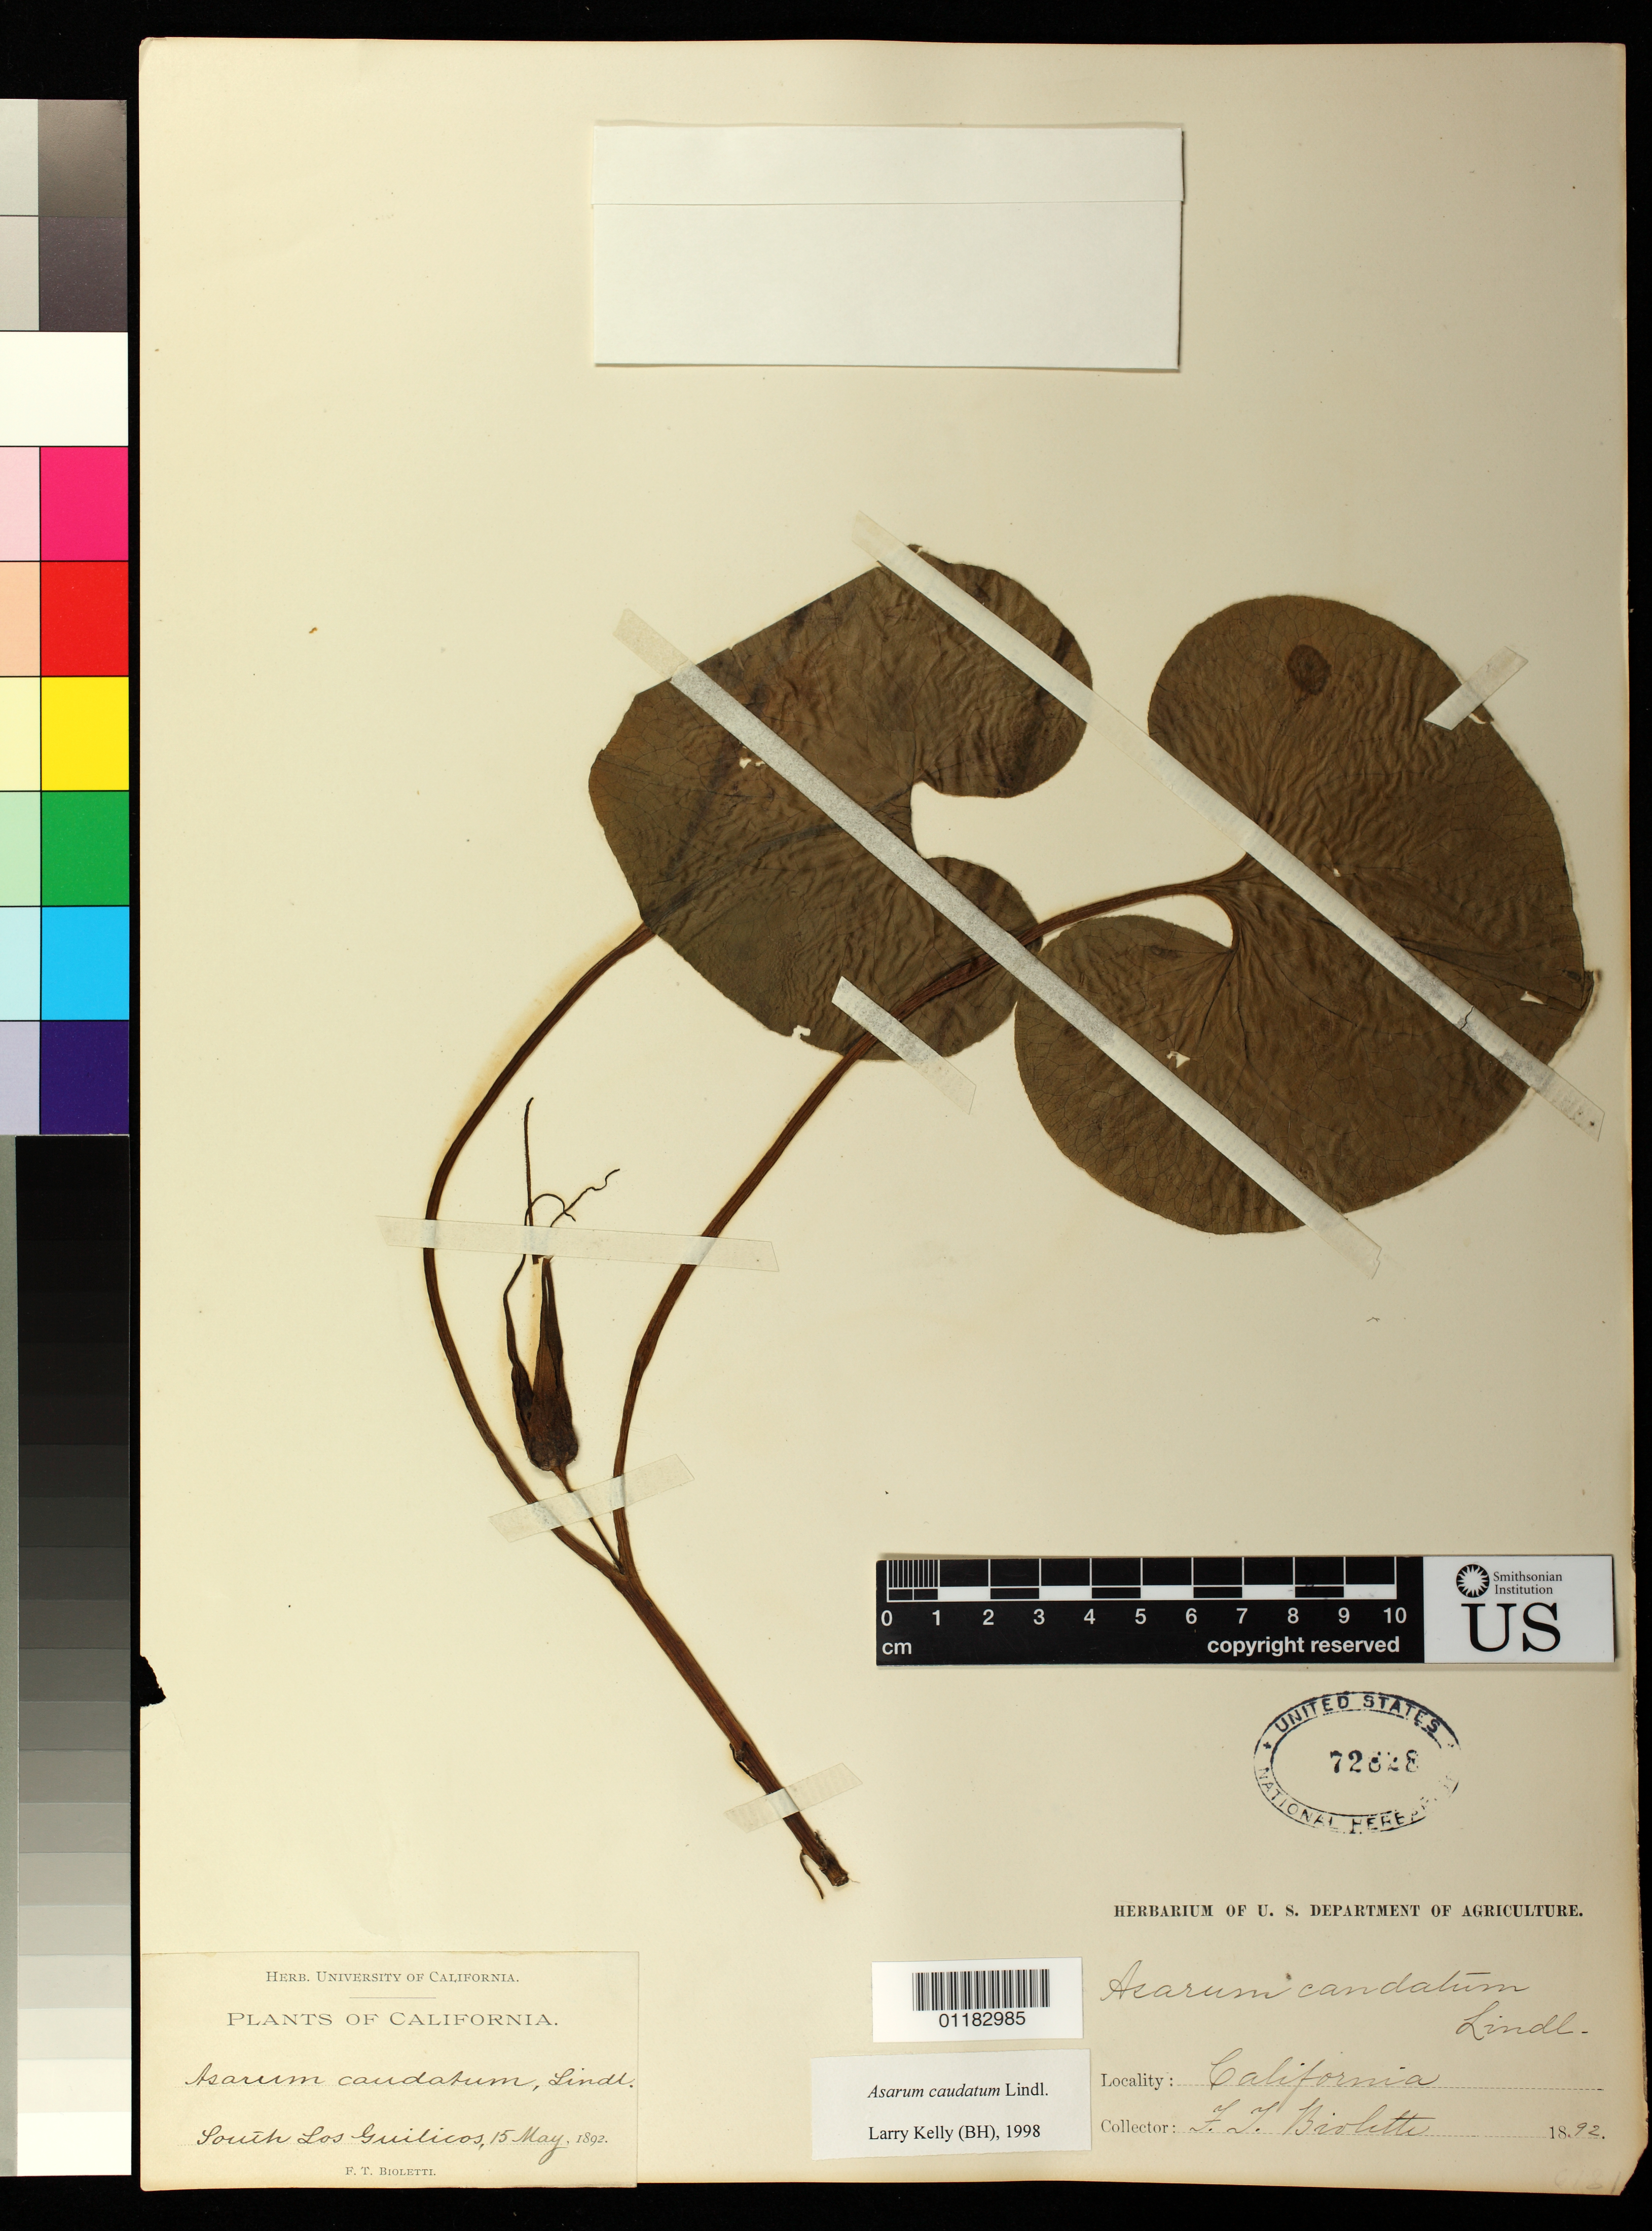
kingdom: Plantae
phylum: Tracheophyta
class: Magnoliopsida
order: Piperales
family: Aristolochiaceae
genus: Asarum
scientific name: Asarum caudatum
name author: Lindl.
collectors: F. T. Bioletti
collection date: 1892-05-15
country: United States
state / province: California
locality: South Los Guilicos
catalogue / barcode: US 72828